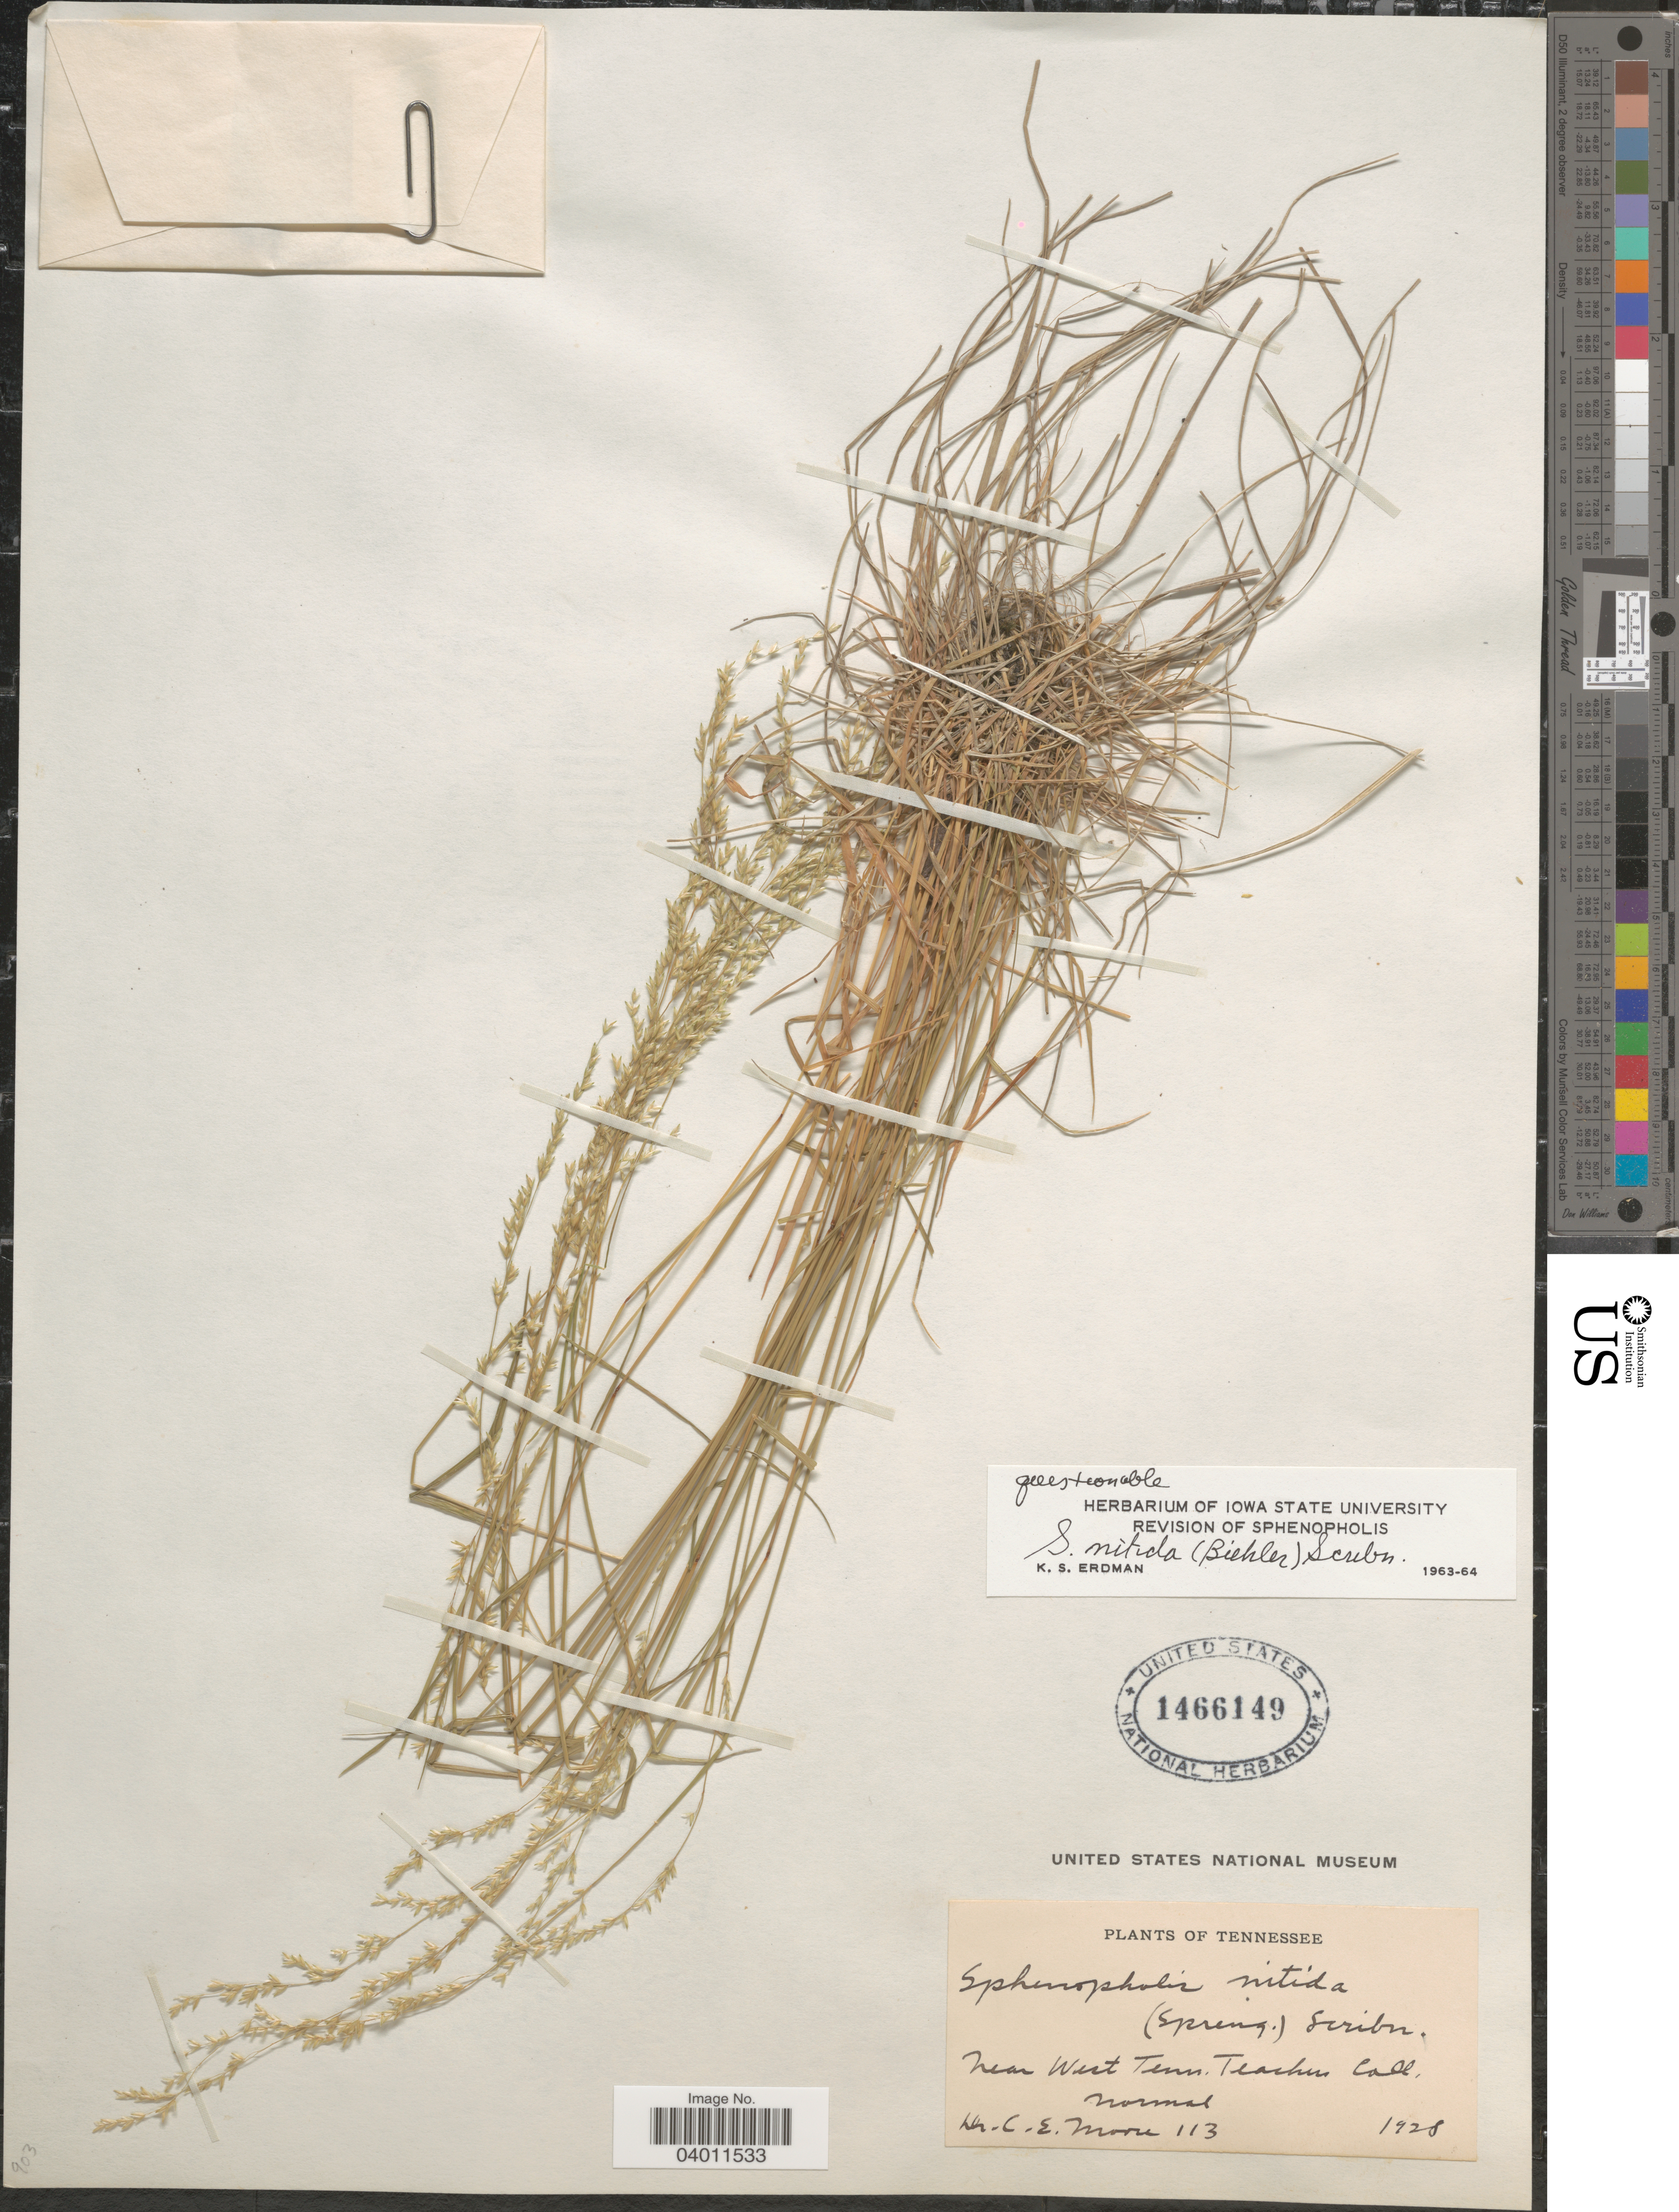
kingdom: Plantae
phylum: Tracheophyta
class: Liliopsida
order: Poales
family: Poaceae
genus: Sphenopholis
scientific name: Sphenopholis nitida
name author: (Biehler) Scribn.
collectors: C. Moore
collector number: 113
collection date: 1928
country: United States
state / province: Tennessee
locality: Near West Tenn. Teachers Coll.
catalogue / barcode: US 1466149